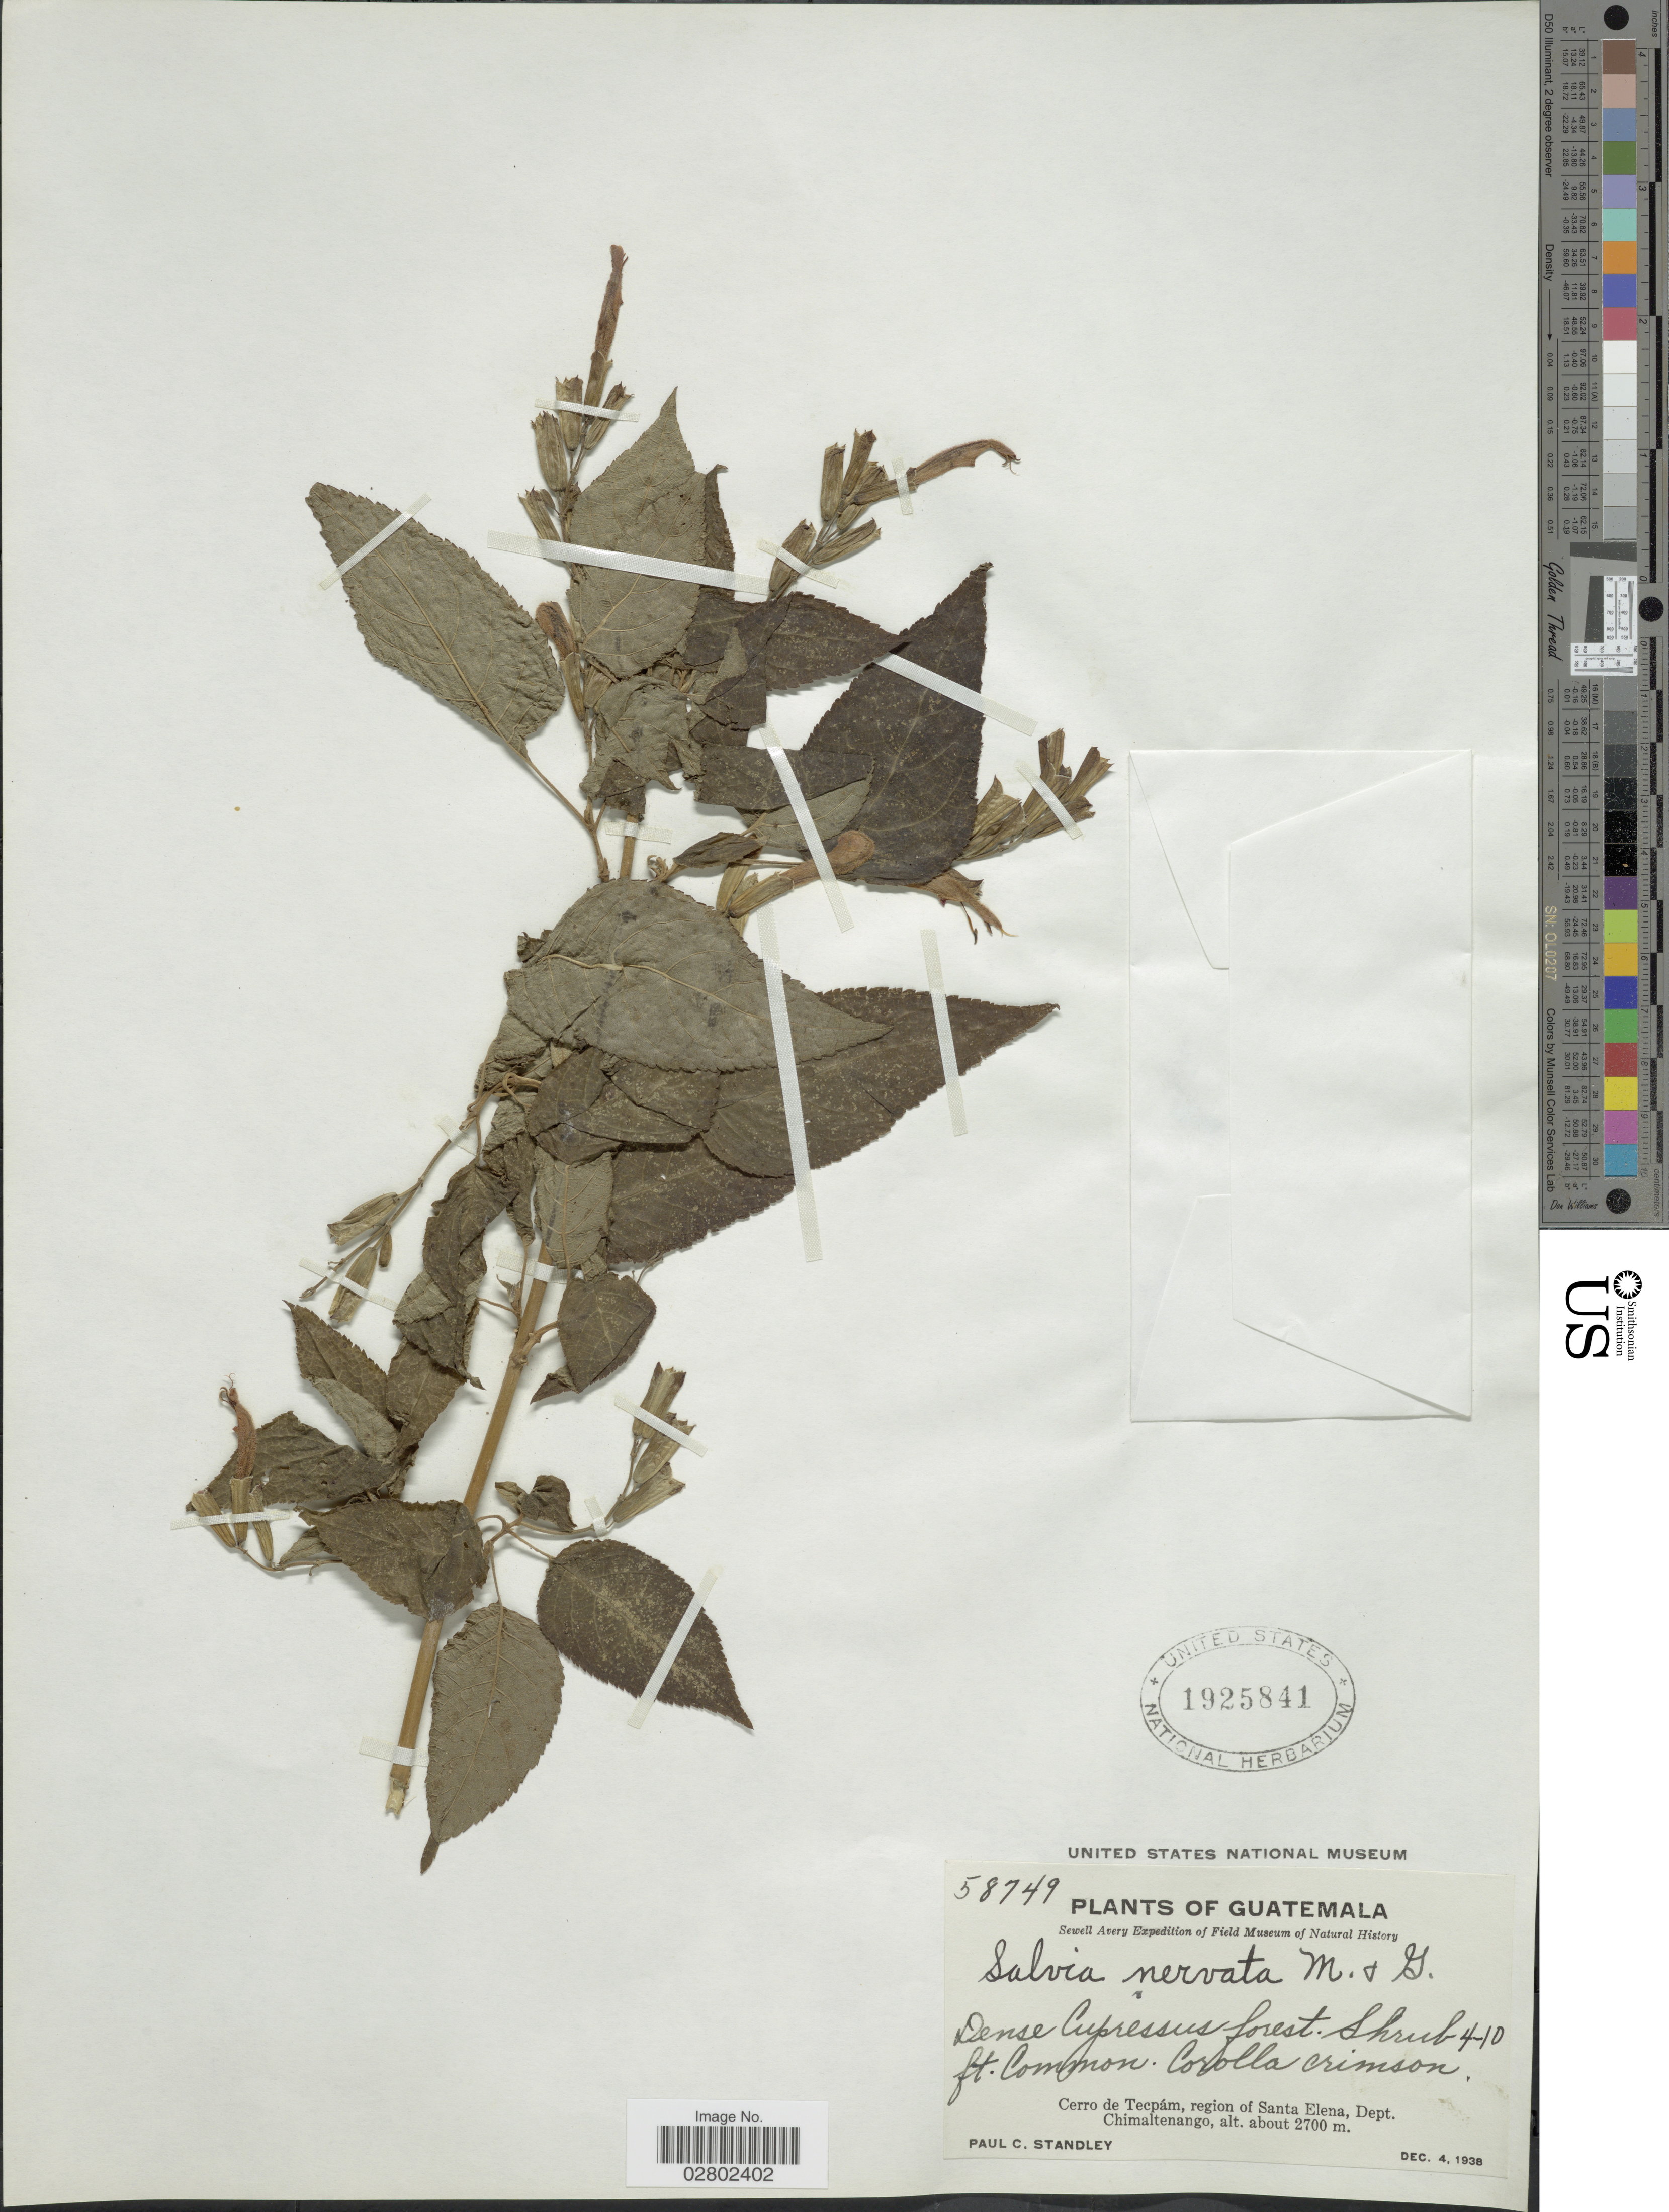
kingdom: Plantae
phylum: Tracheophyta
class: Magnoliopsida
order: Lamiales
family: Lamiaceae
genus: Salvia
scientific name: Salvia nervata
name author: M. Martens & Galeotti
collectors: P. C. Standley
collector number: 58749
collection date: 1938-12-04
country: Guatemala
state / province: Chimaltenango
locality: Cerro de Tecpám, region of Santa Elena, Dept. Chimaltenango.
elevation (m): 2700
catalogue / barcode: US 1925841